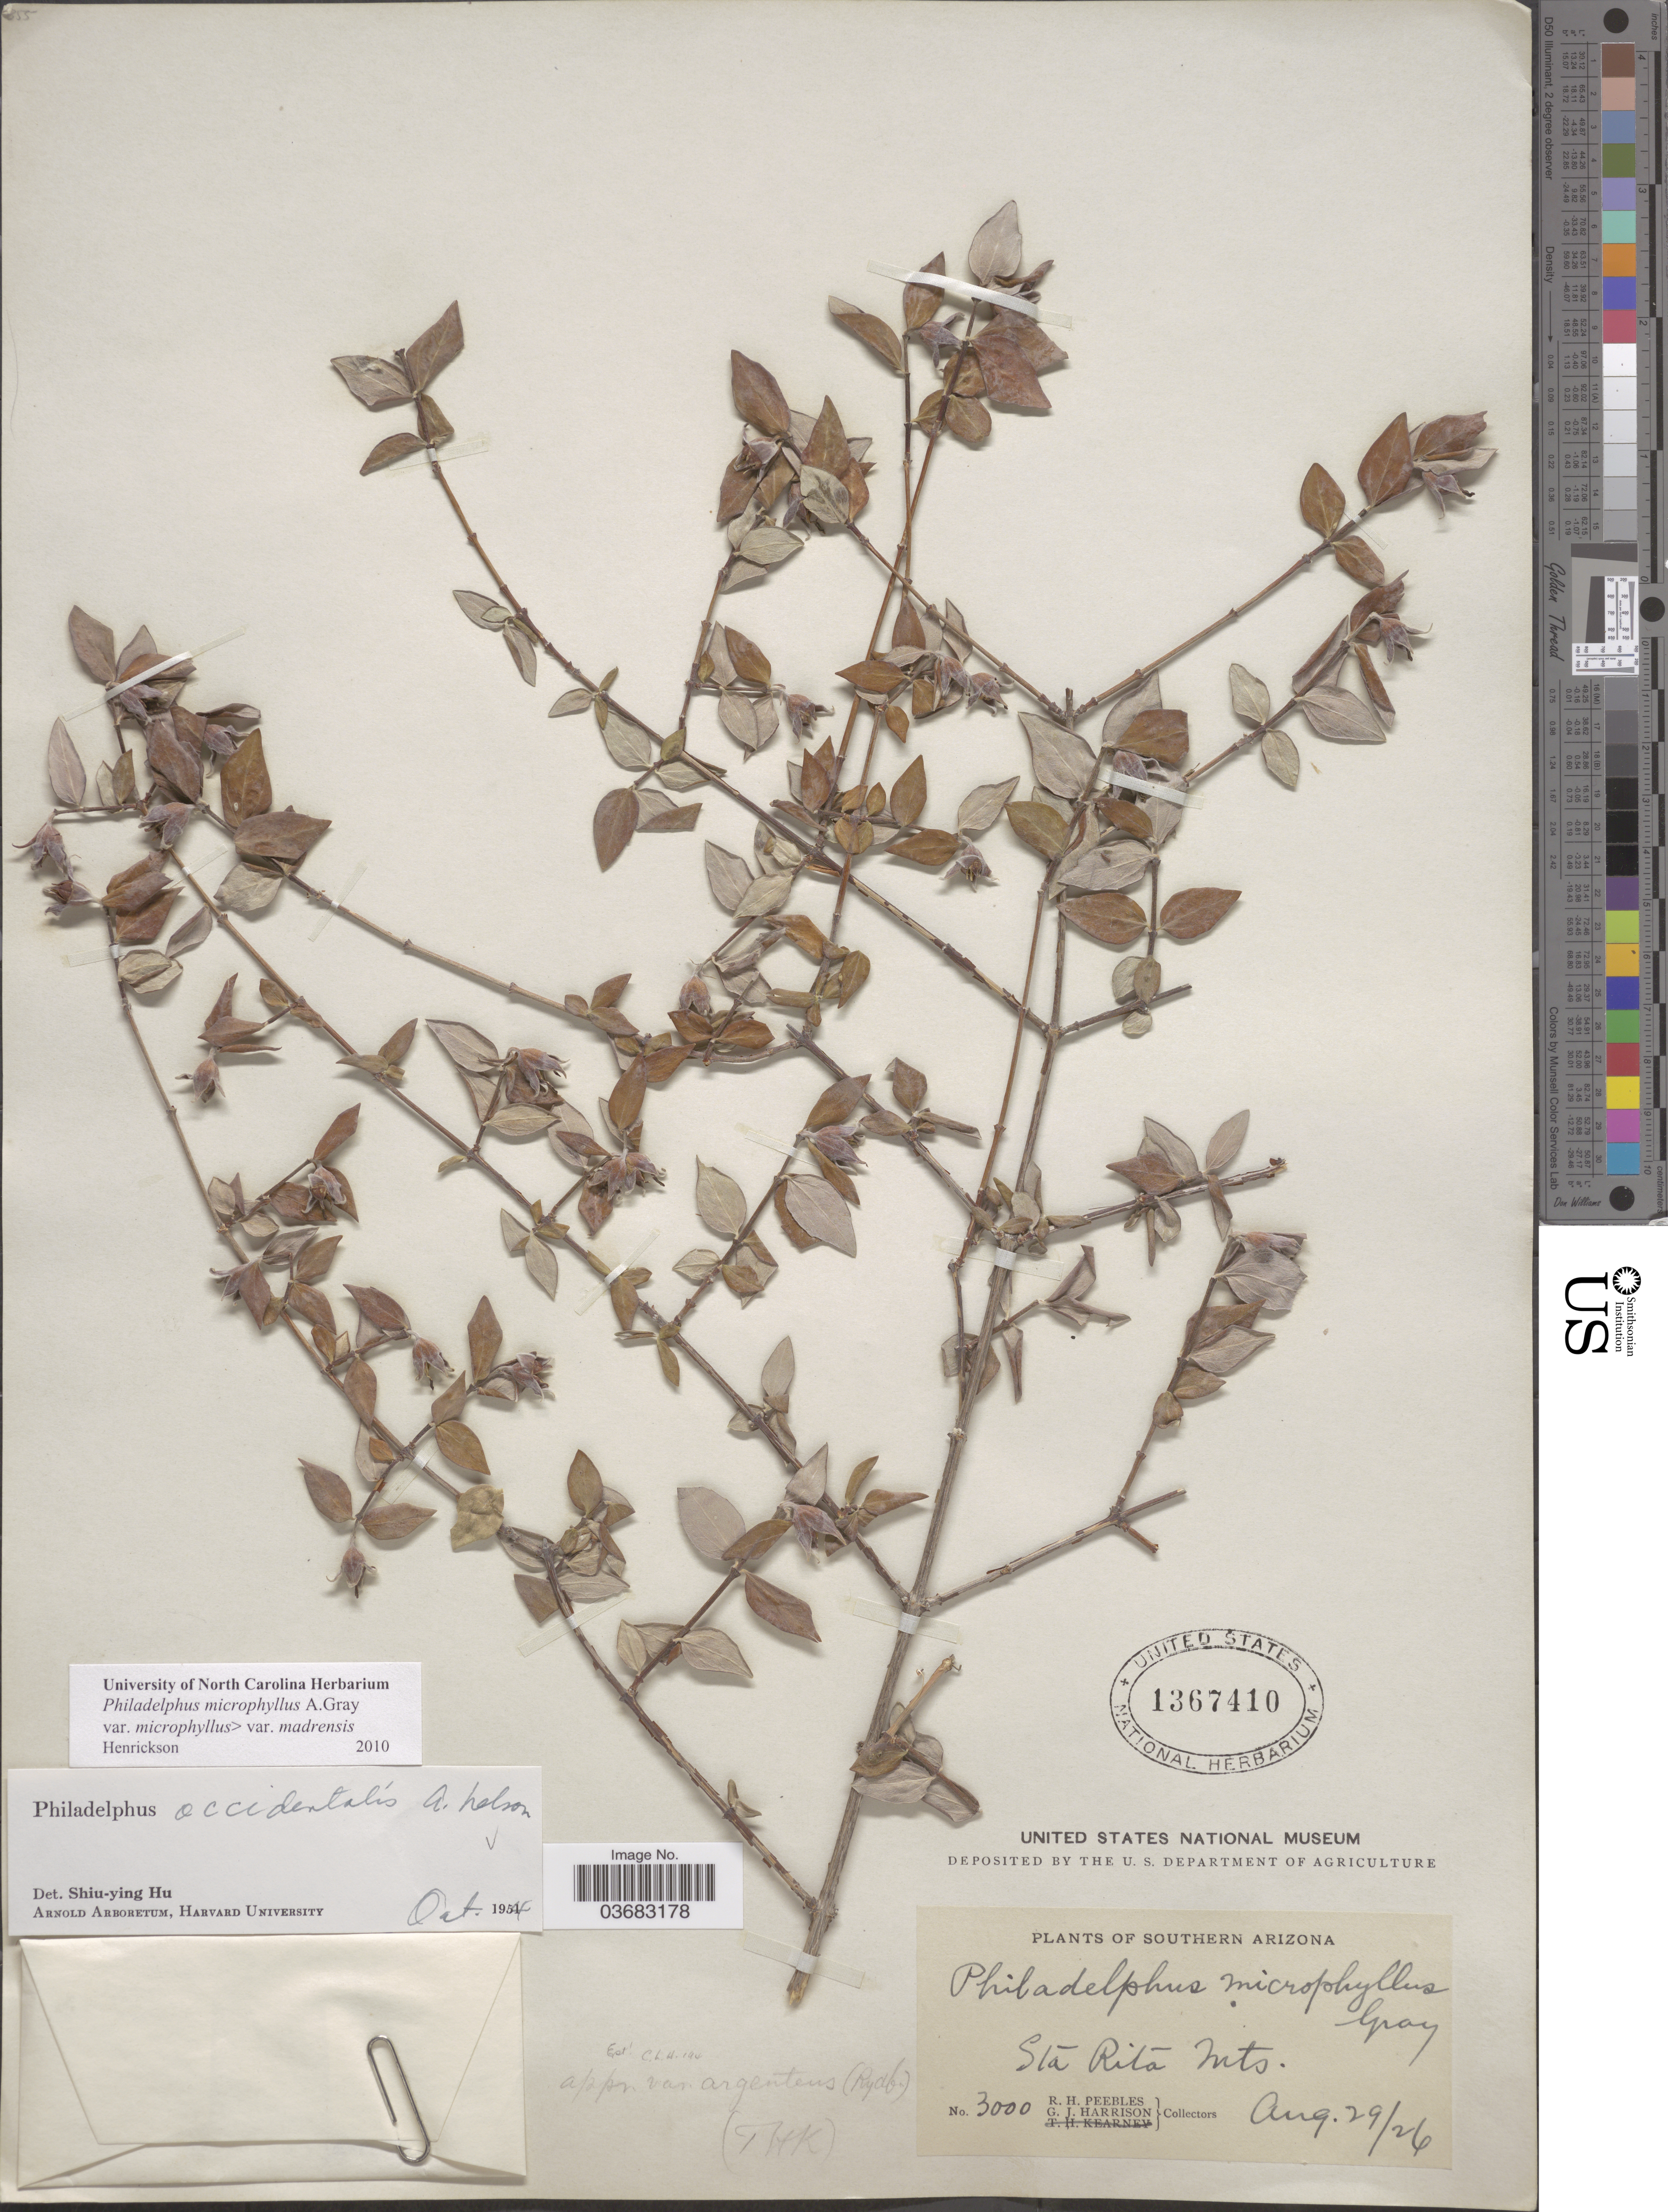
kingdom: Plantae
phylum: Tracheophyta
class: Magnoliopsida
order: Cornales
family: Hydrangeaceae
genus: Philadelphus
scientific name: Philadelphus microphyllus var. microphyllus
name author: A. Gray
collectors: R. H. Peebles & G. J. Harrison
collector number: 3000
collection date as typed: Transcribed d/m/y: 29/8/26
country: United States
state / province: Arizona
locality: Southern Arizona. Sta Rita mts.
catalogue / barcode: US 1367410